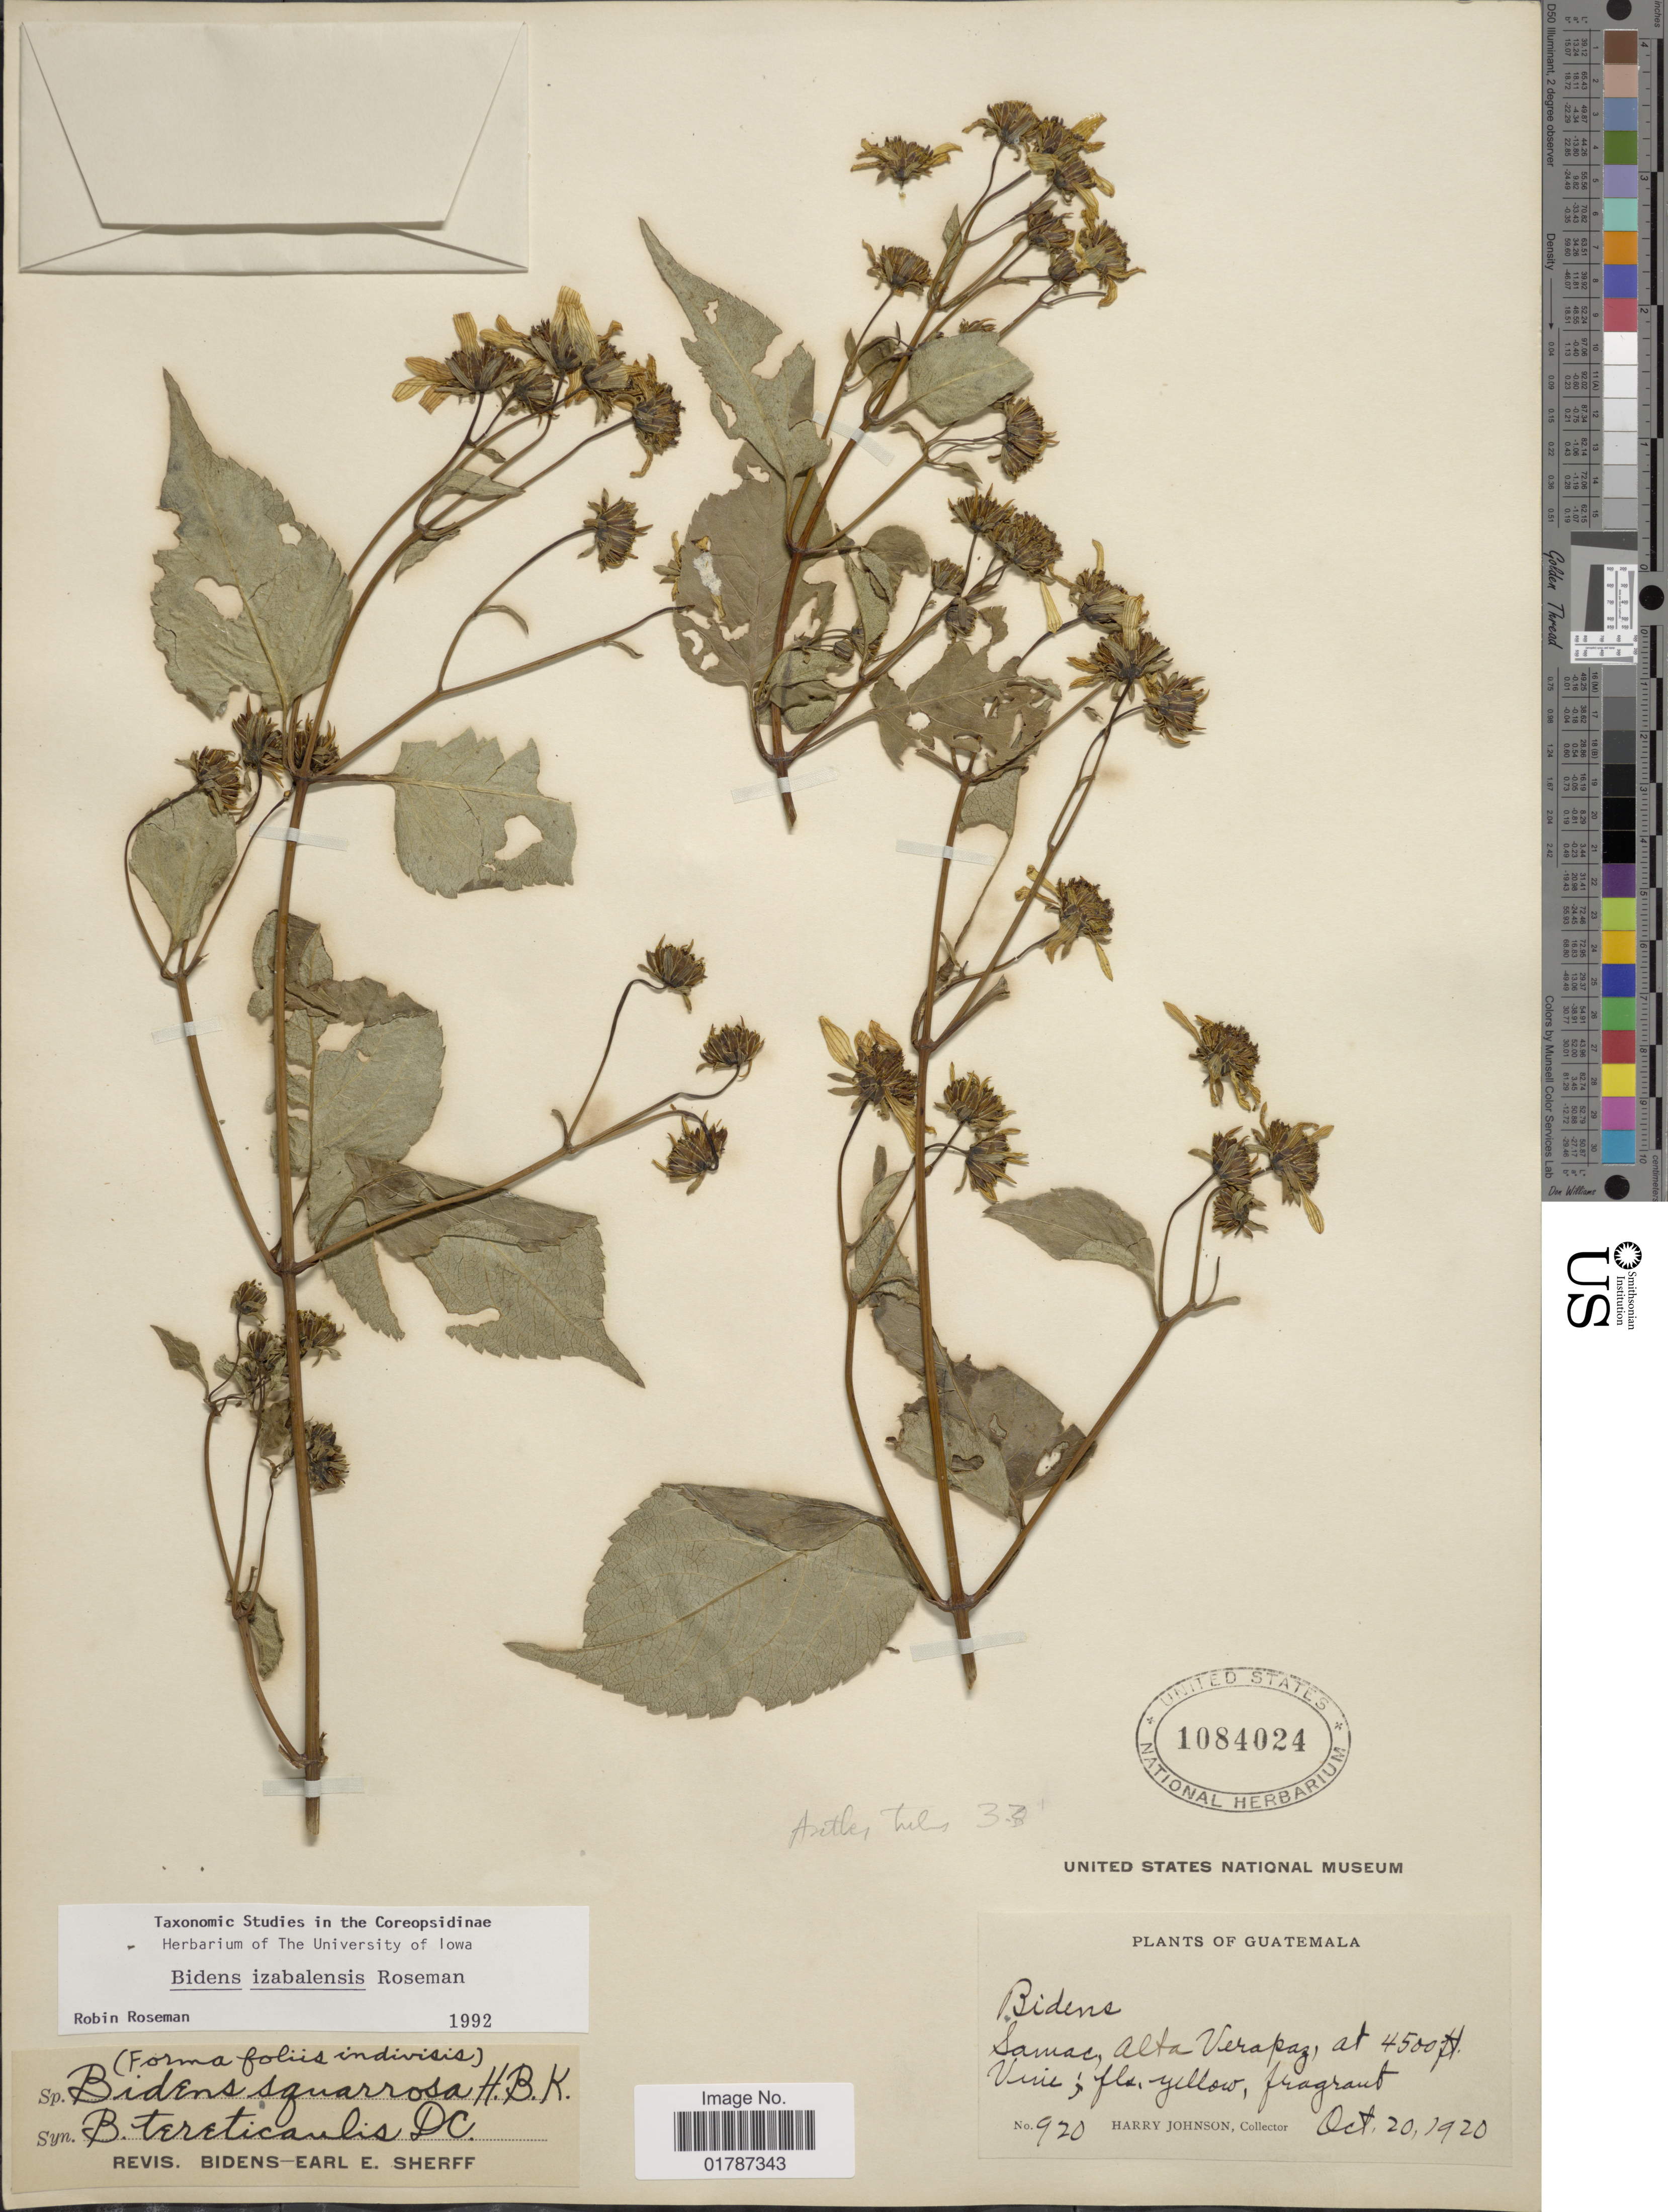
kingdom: Plantae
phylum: Tracheophyta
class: Magnoliopsida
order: Asterales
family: Asteraceae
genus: Bidens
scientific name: Bidens izabalensis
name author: Roseman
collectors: H. Johnson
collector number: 920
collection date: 1920-10-20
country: Guatemala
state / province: Alta Verapaz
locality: Samac, Alta Verapaz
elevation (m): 1372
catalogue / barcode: US 1084024